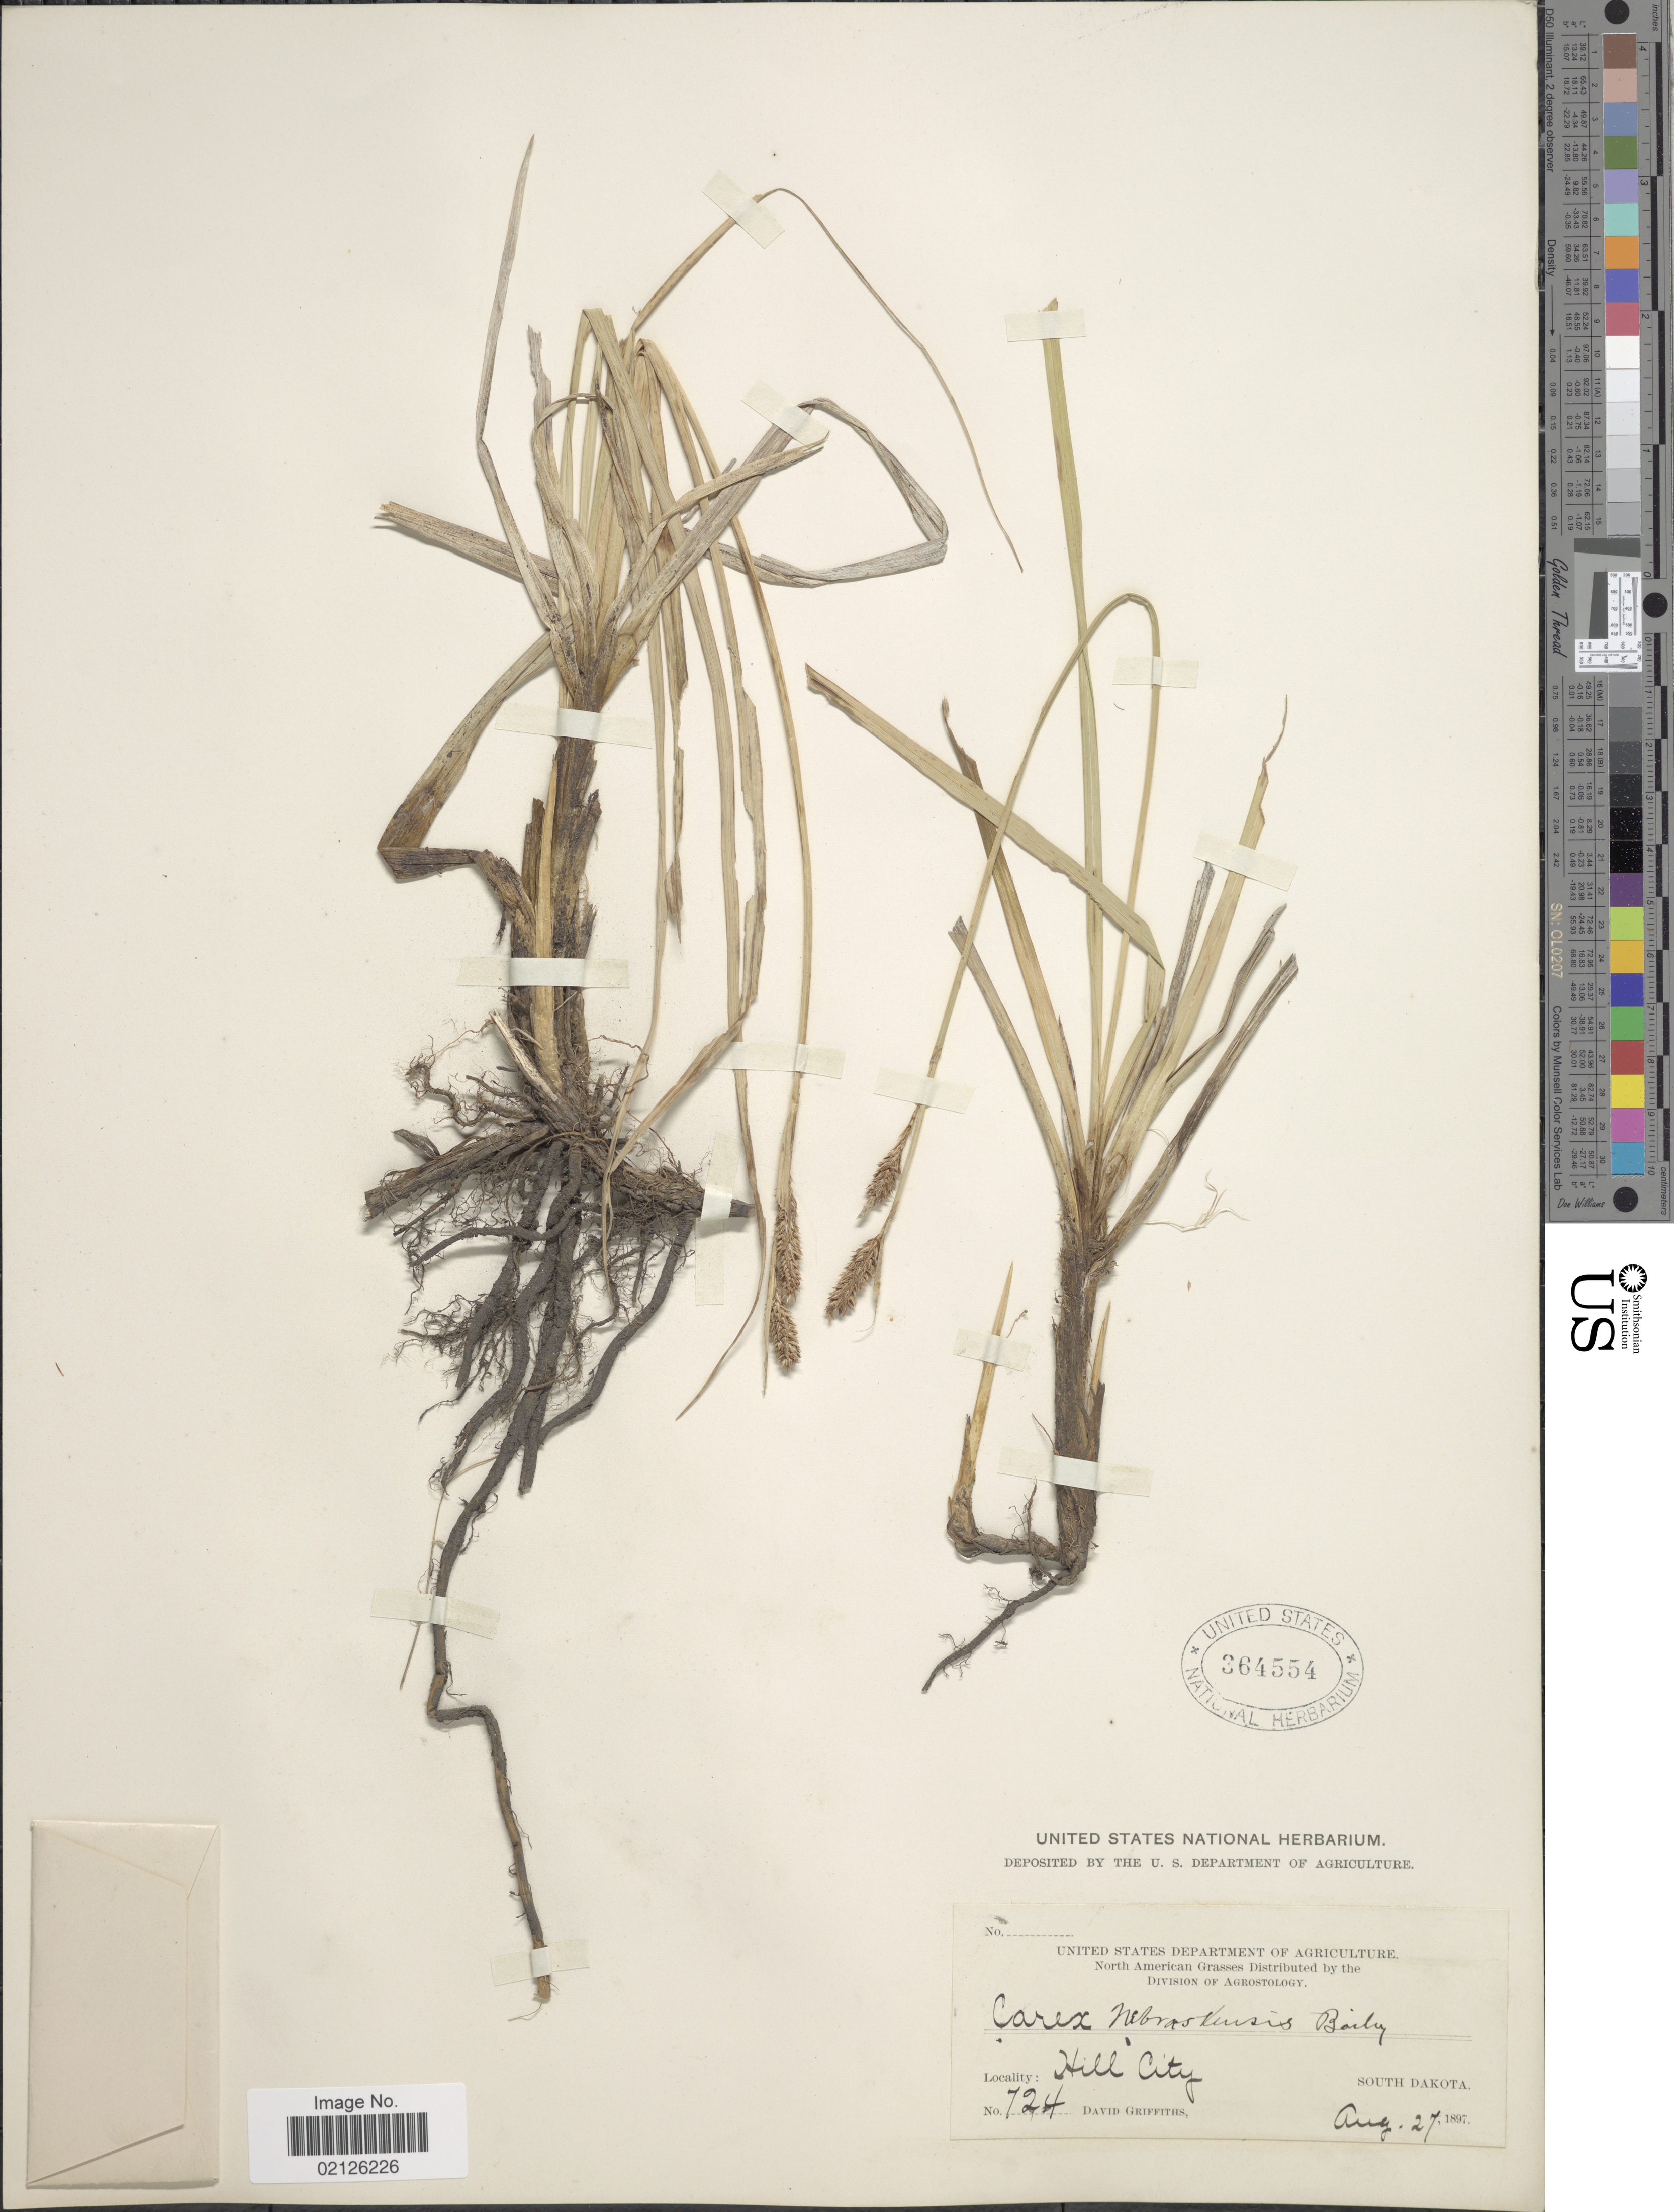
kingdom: Plantae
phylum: Tracheophyta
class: Liliopsida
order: Poales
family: Cyperaceae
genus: Carex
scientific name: Carex nebrascensis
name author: Dewey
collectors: D. Griffiths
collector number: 724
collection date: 1897-08-27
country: United States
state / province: South Dakota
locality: Hill City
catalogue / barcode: US 364554